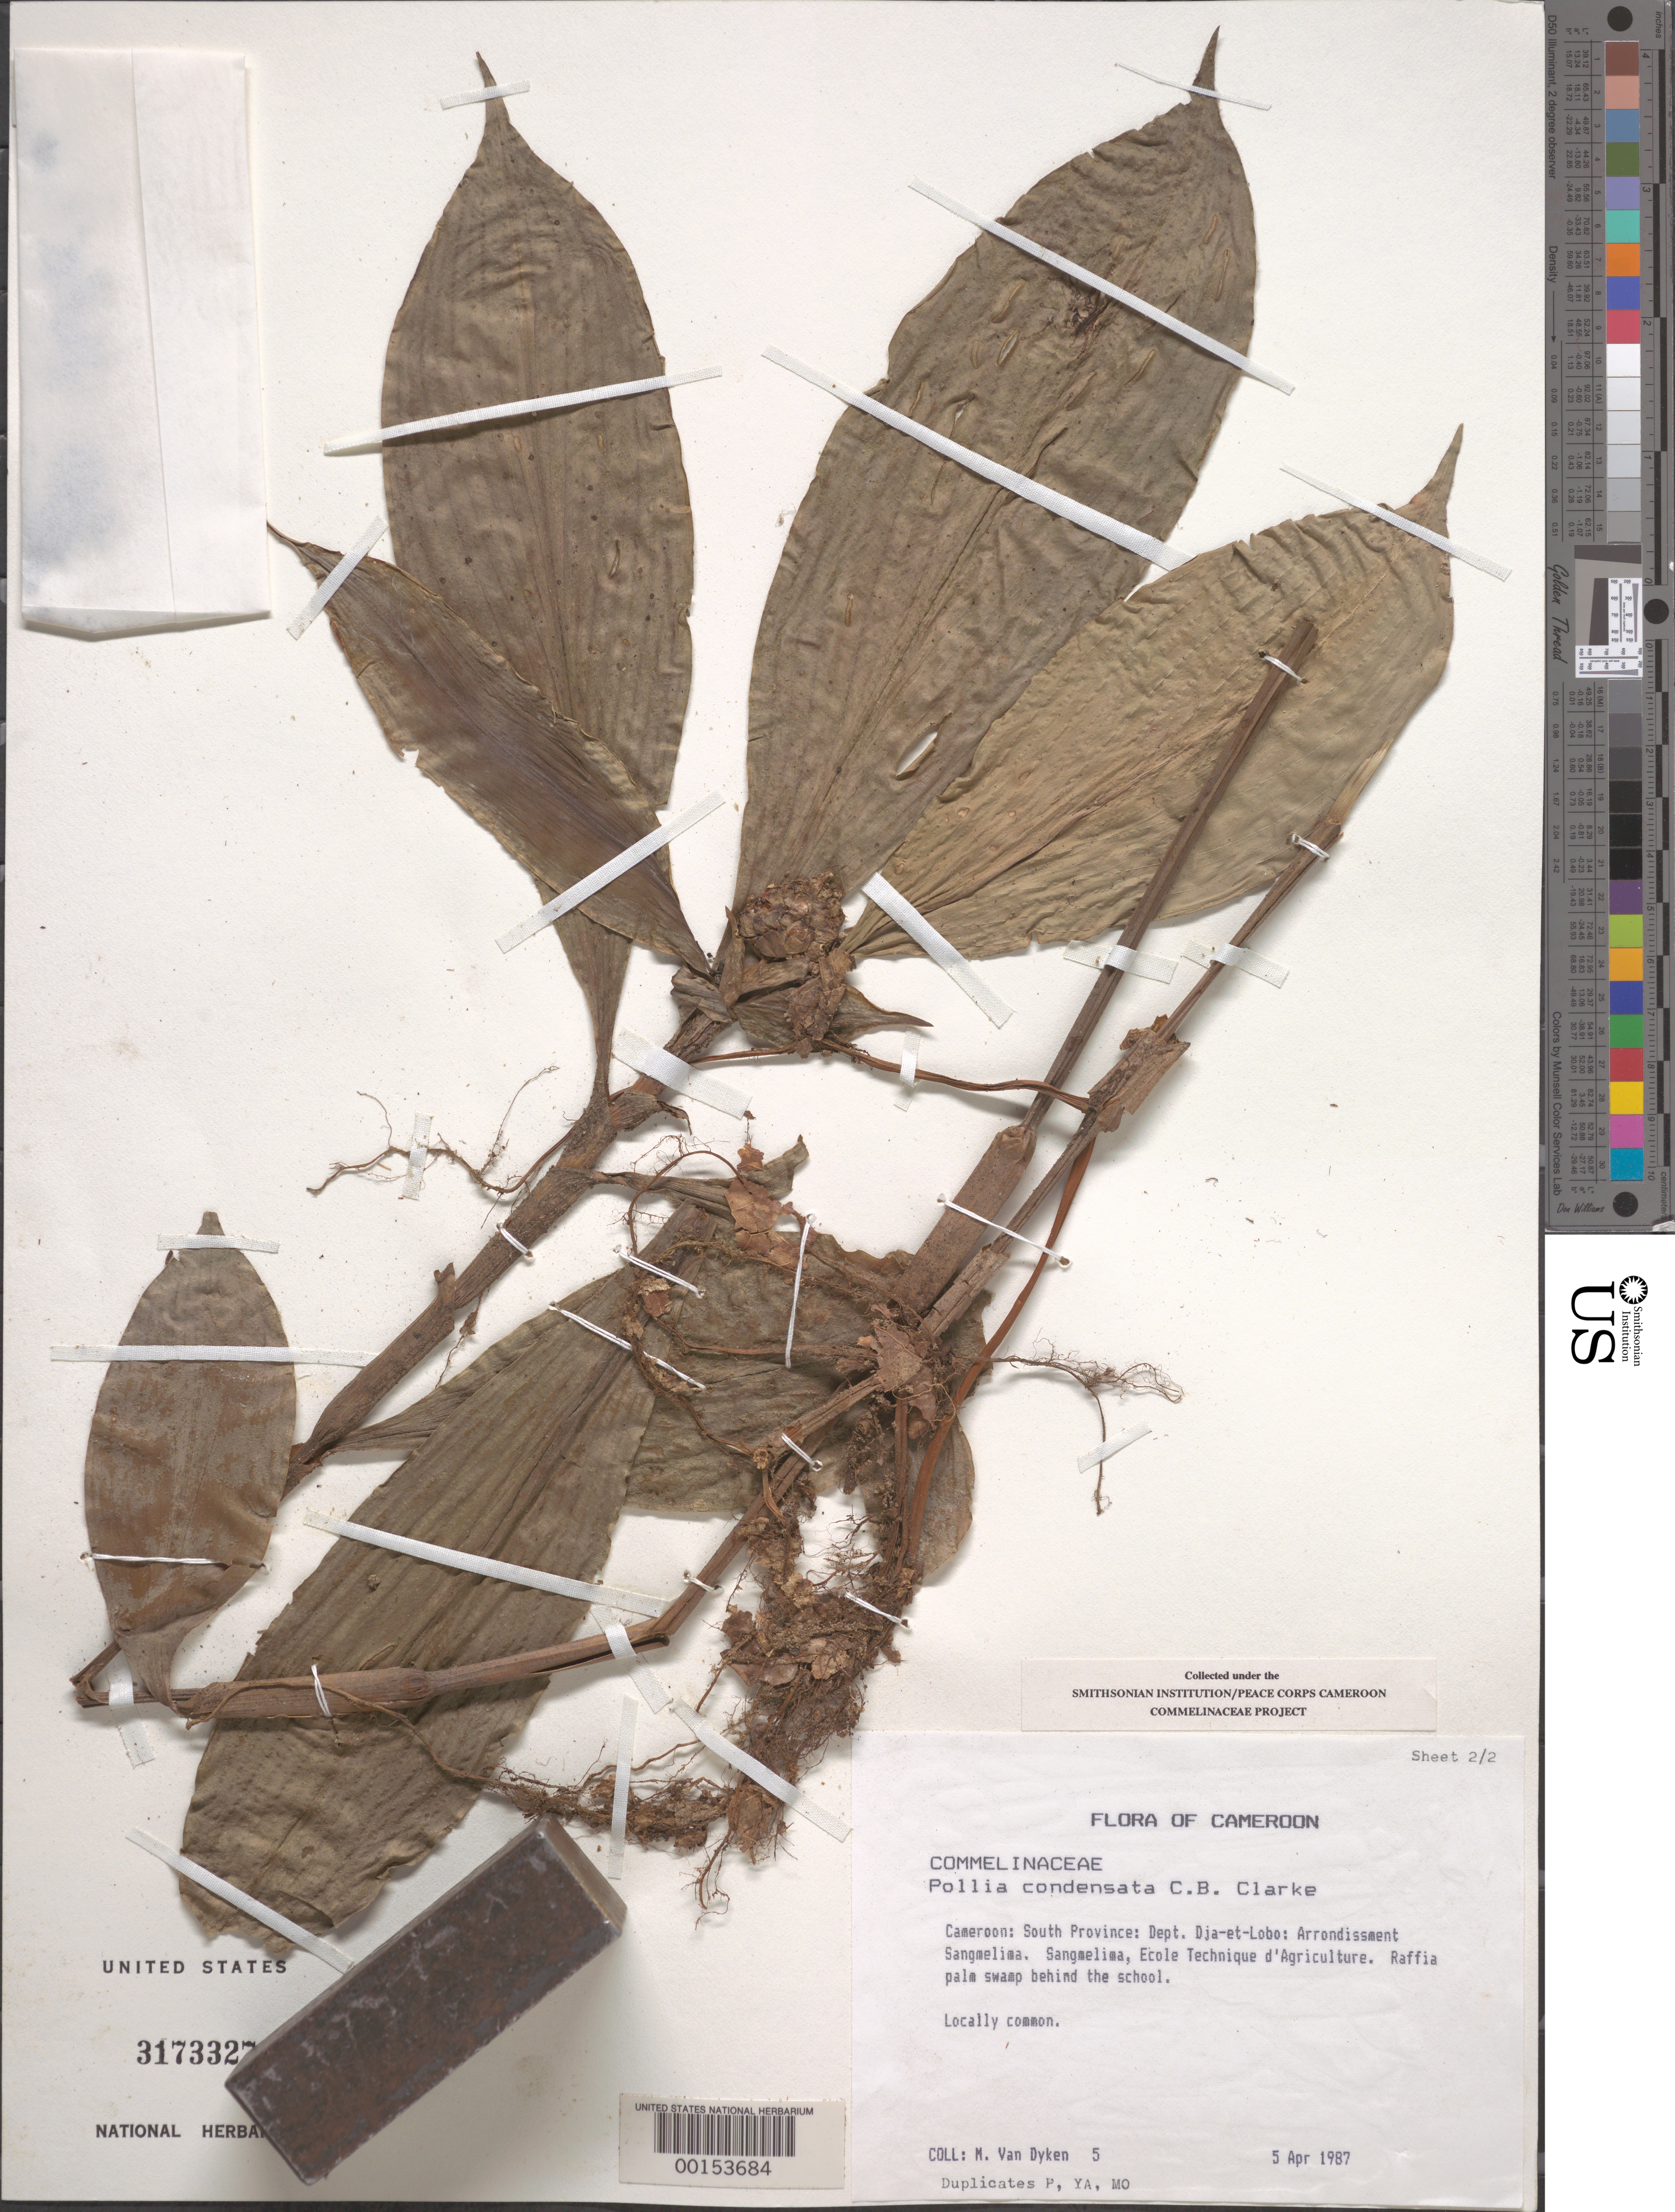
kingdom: Plantae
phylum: Tracheophyta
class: Liliopsida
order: Commelinales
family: Commelinaceae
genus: Pollia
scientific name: Pollia condensata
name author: C.B. Clarke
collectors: M. Van Dyken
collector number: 5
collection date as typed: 05 Apr 1987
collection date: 1987-04-05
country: Cameroon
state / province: Sud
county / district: Dja-et-lobo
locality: Arrondissment sangmelima, sangmelina, ecole technique d'agriculture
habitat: Raffia palm swamp behind school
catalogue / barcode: US 3173327